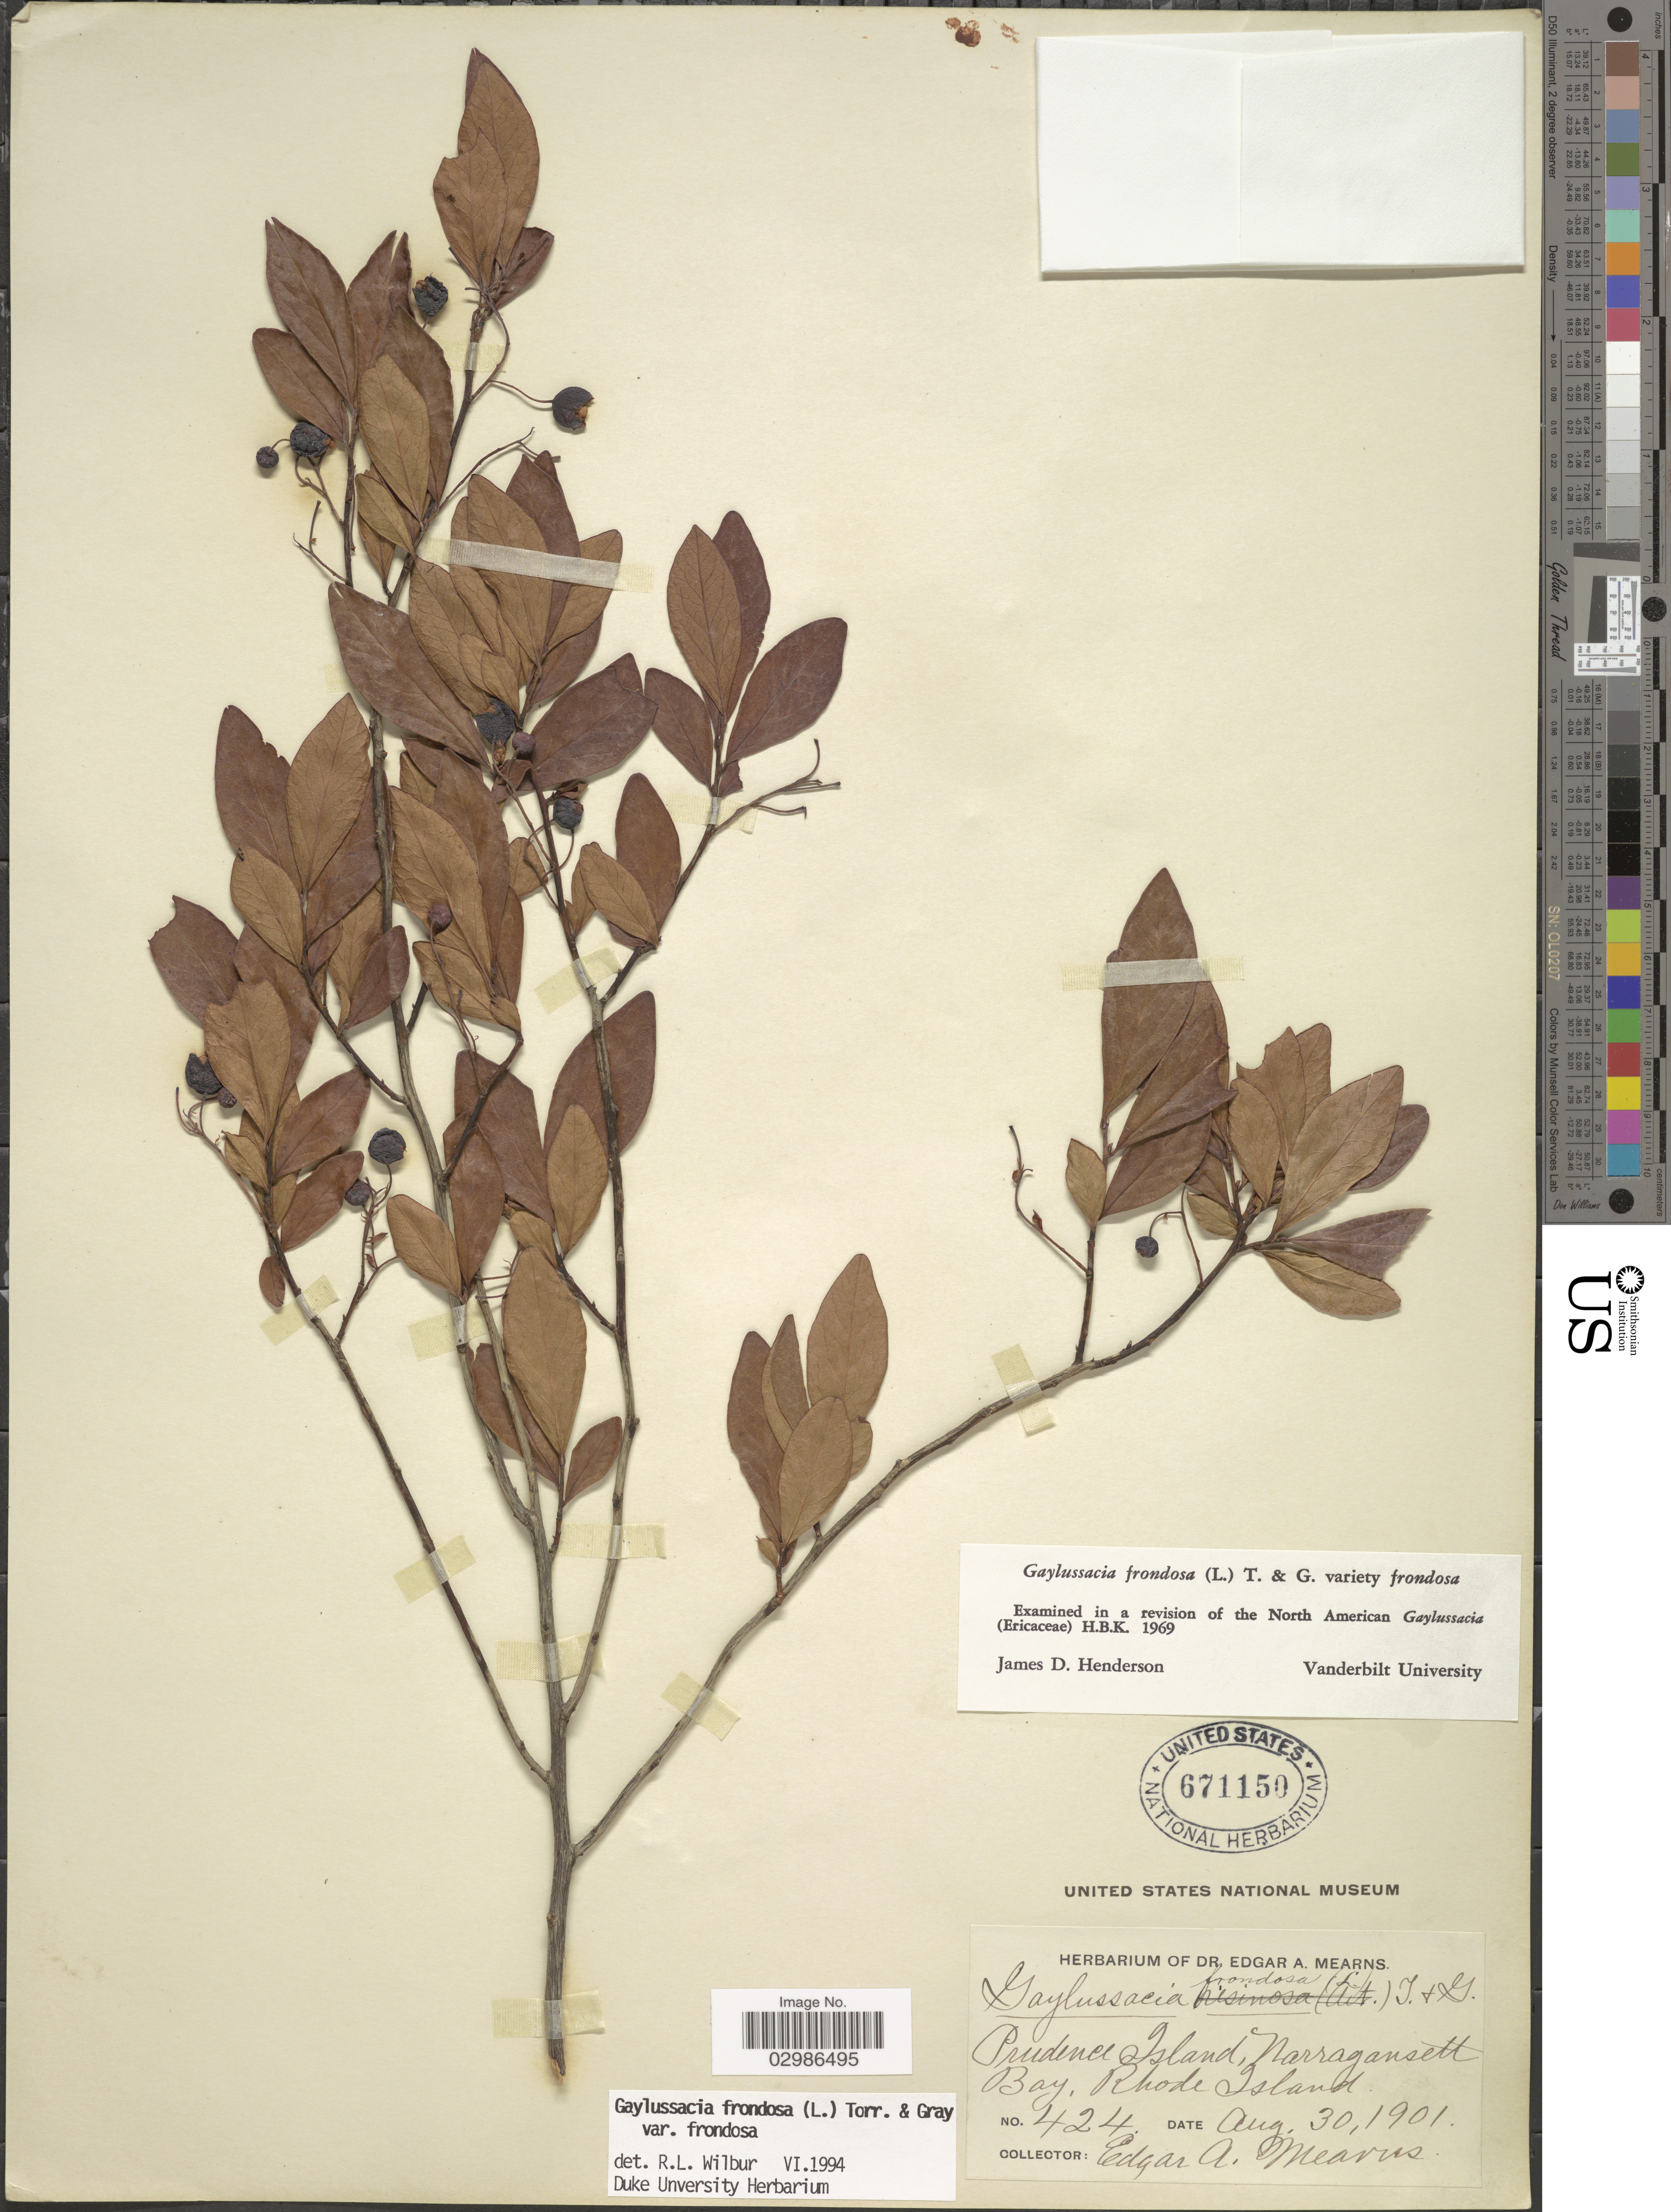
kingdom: Plantae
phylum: Tracheophyta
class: Magnoliopsida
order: Ericales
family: Ericaceae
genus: Gaylussacia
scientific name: Gaylussacia frondosa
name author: (L.) Torr. & A. Gray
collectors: E. A. Mearns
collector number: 424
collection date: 1901-08-30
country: United States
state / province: Rhode Island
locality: Prudence Island, Narragansett Bay.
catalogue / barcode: US 671150